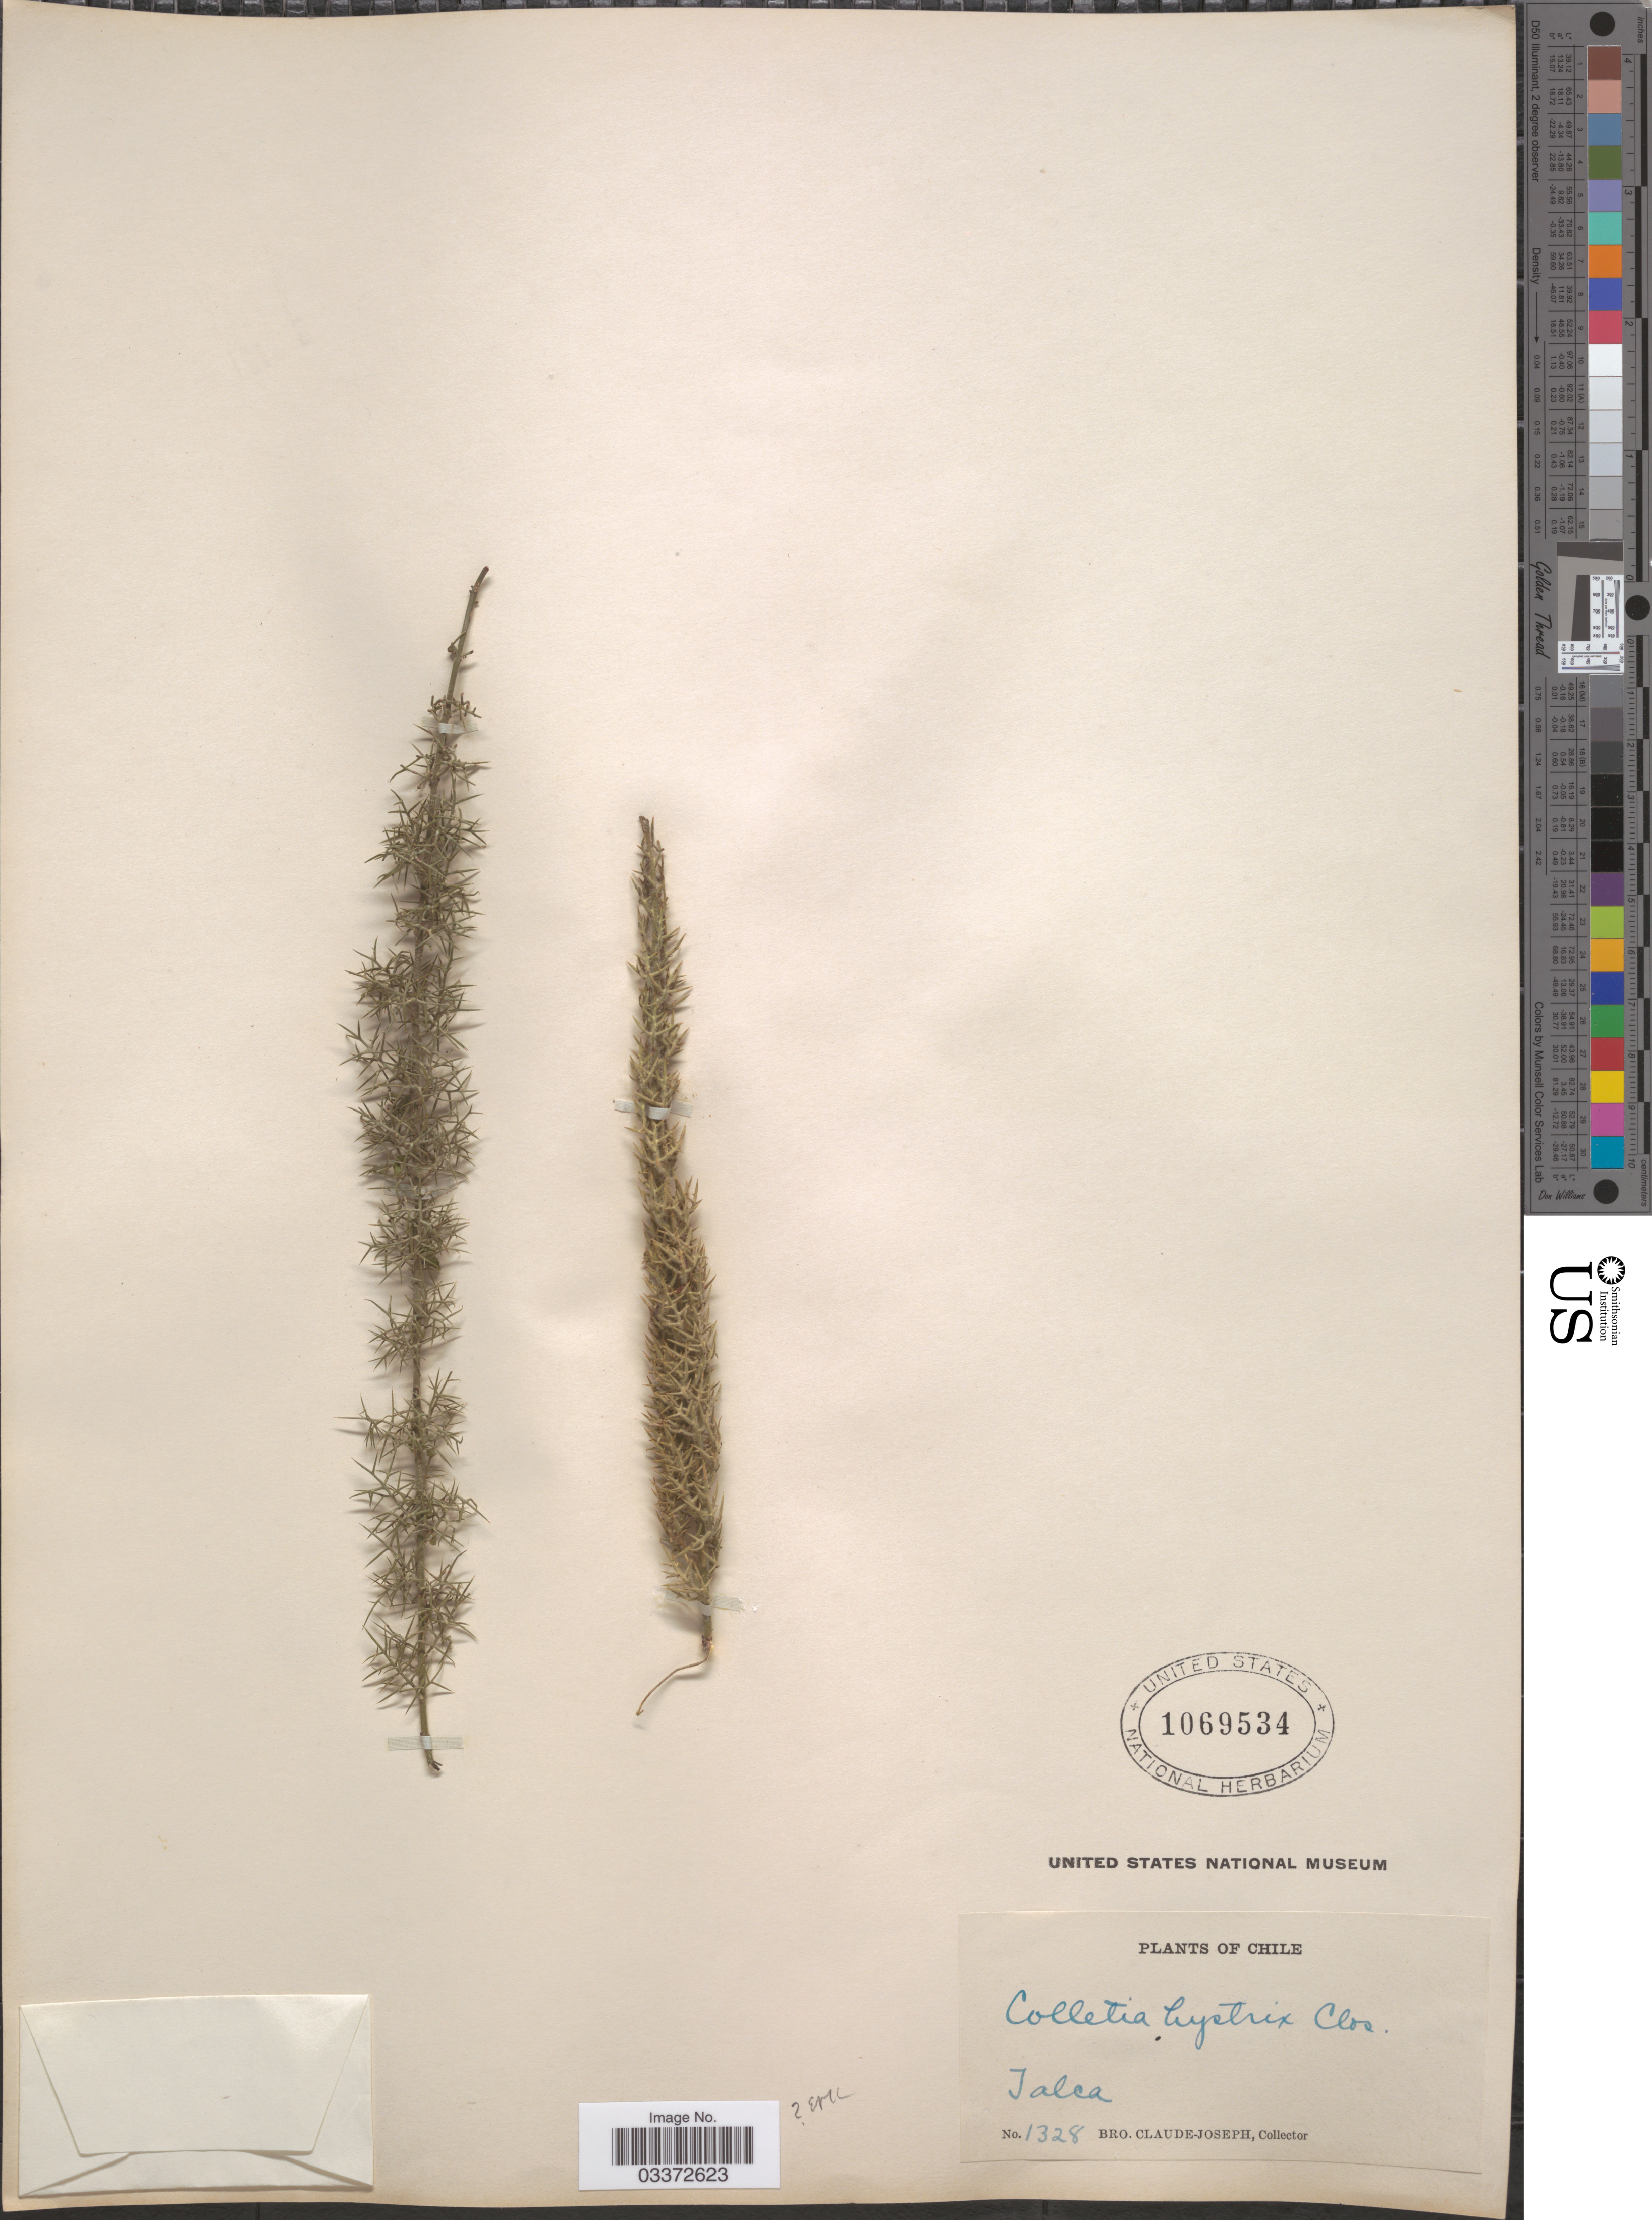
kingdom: Plantae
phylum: Tracheophyta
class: Magnoliopsida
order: Rosales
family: Rhamnaceae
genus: Colletia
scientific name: Colletia sp.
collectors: Bro. Claude-Joseph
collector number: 1328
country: Chile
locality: Talca.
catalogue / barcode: US 1069534